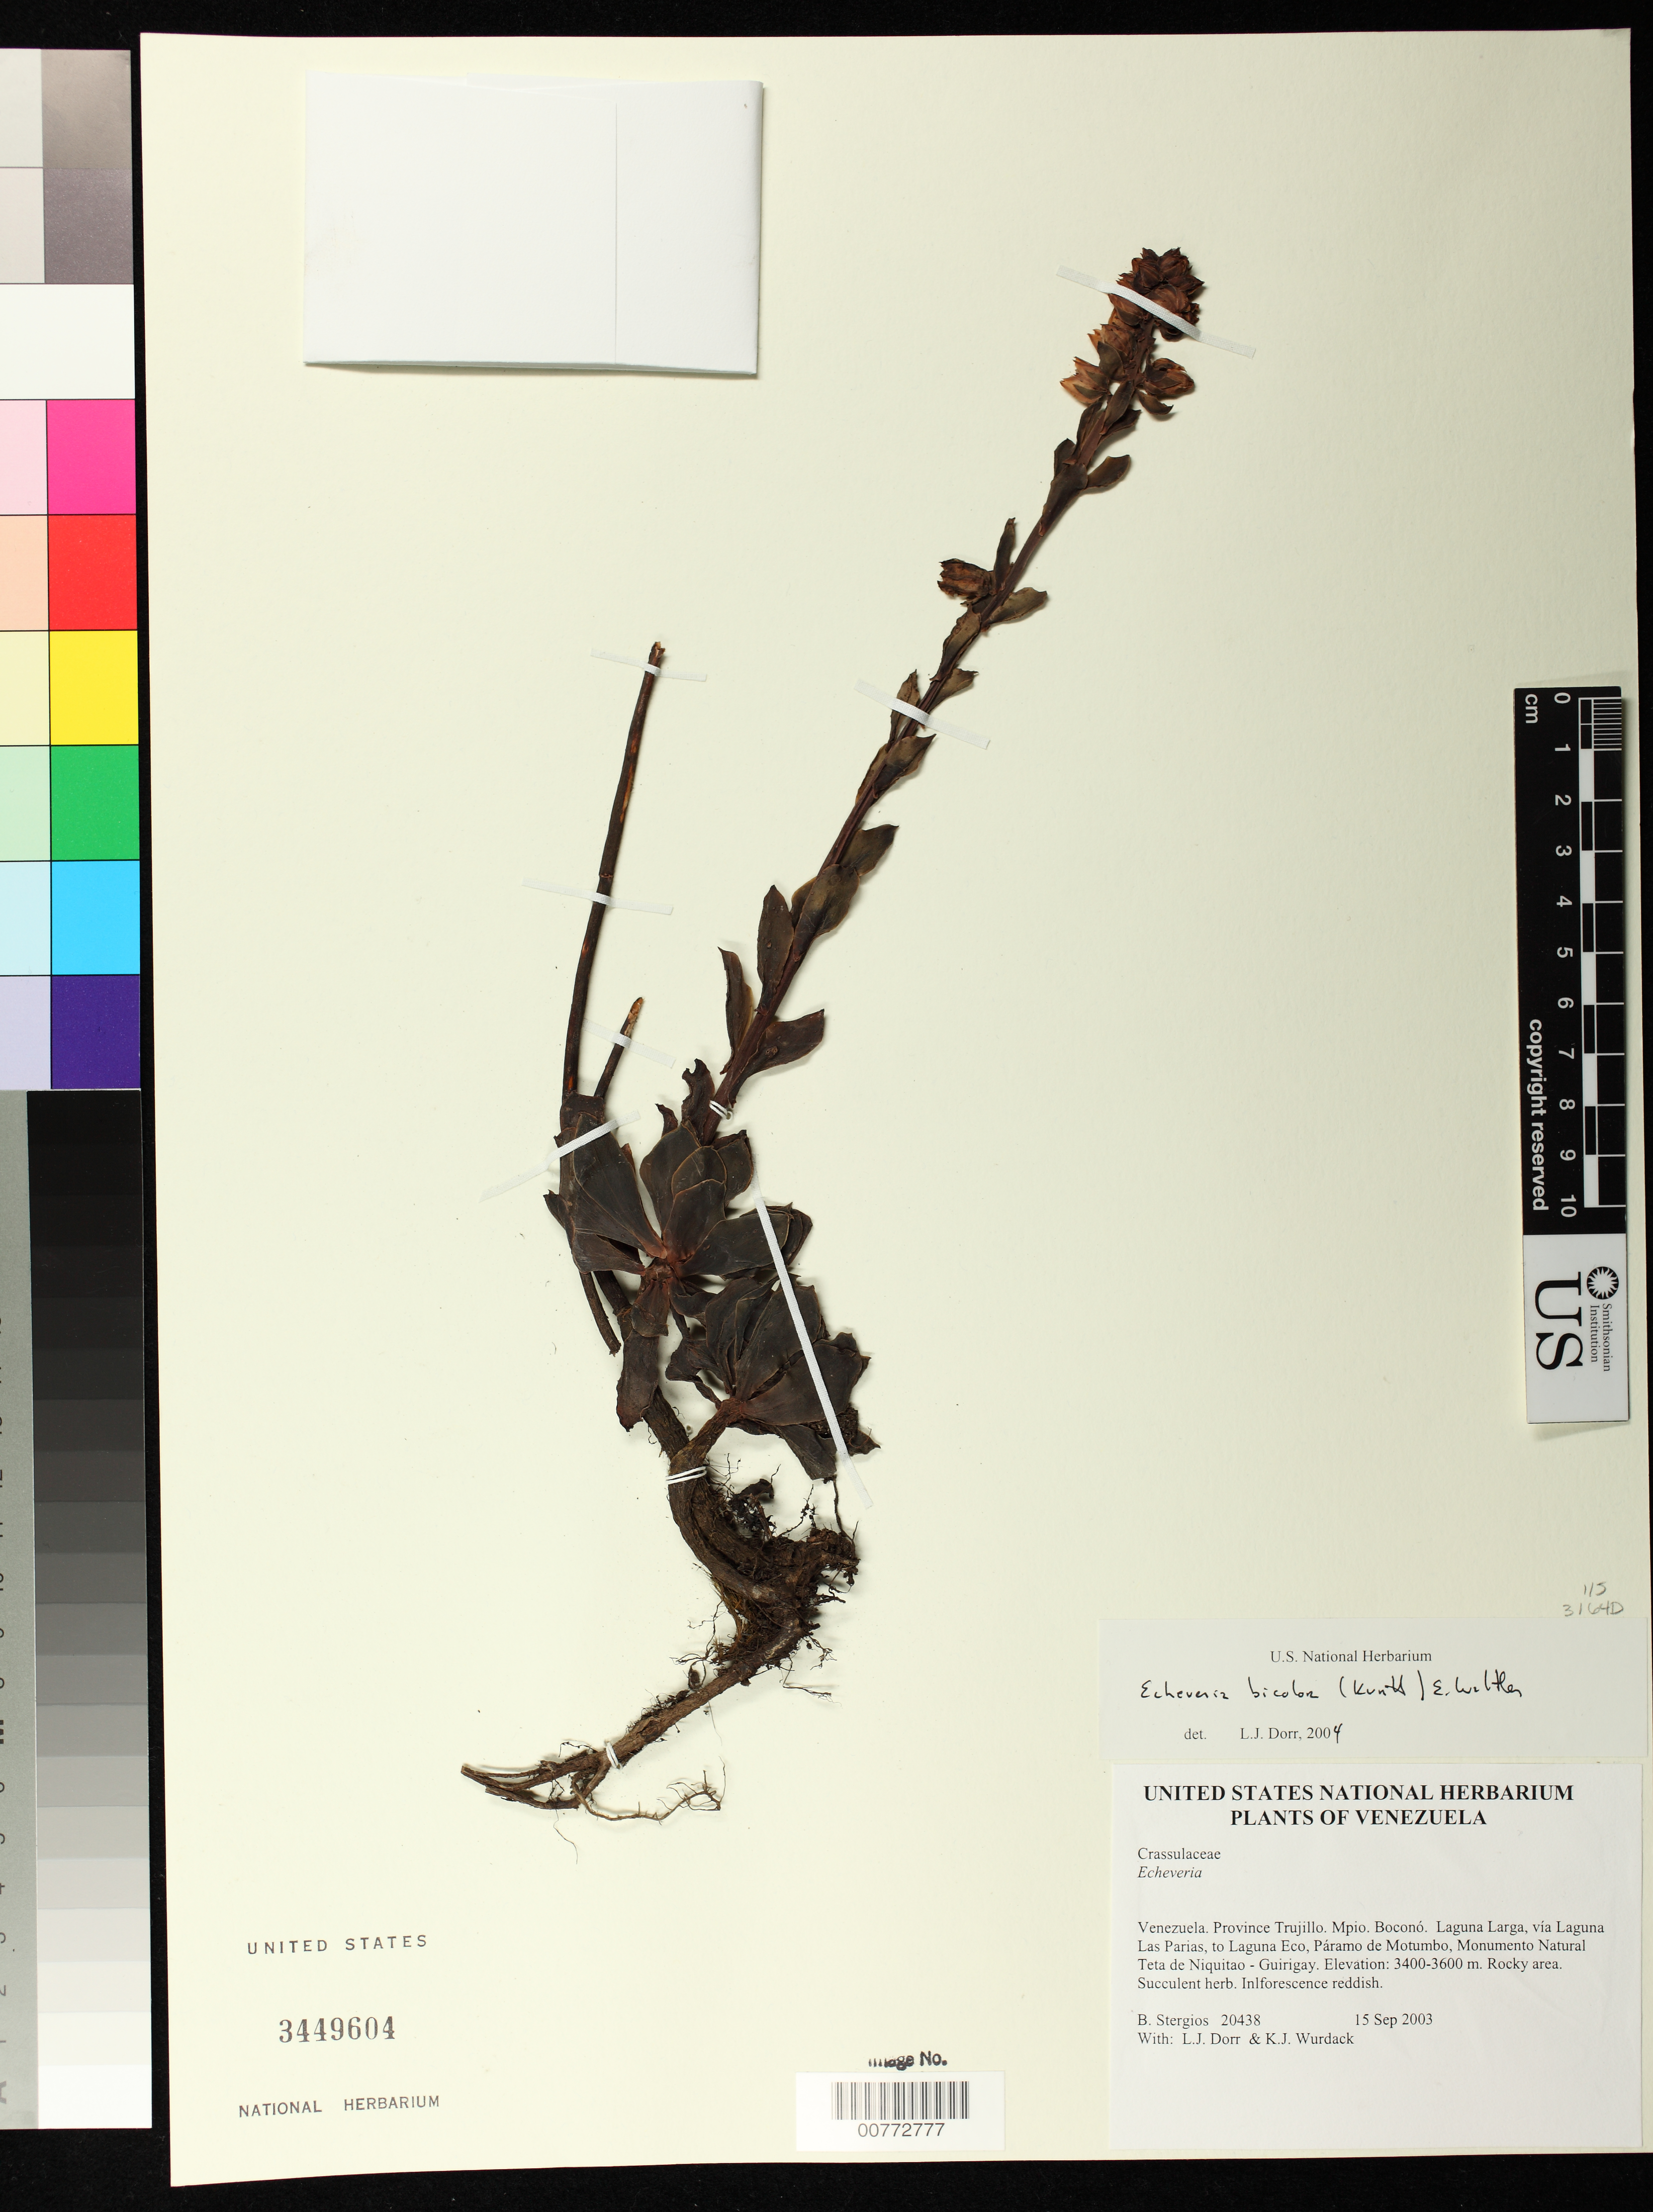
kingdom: Plantae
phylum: Tracheophyta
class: Magnoliopsida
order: Saxifragales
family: Crassulaceae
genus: Echeveria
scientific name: Echeveria bicolor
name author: (Kunth) E. Walther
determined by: Dorr, L. J., (BOT), Smithsonian Institution - National Museum of Natural History (UNITED STATES)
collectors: B. G. Stergios, L. J. Dorr & K. Wurdack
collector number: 20438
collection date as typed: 15 Sep 2003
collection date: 2003-09-15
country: Venezuela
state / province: Trujillo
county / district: Boconó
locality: Laguna Larga, vía Laguna Las Parias, to Laguna Eco, Páramo de Motumbo, Monumento Natural Teta de Niquitao - Guirigay.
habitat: Rocky area.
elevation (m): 3400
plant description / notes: PORT, US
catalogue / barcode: US 3449604